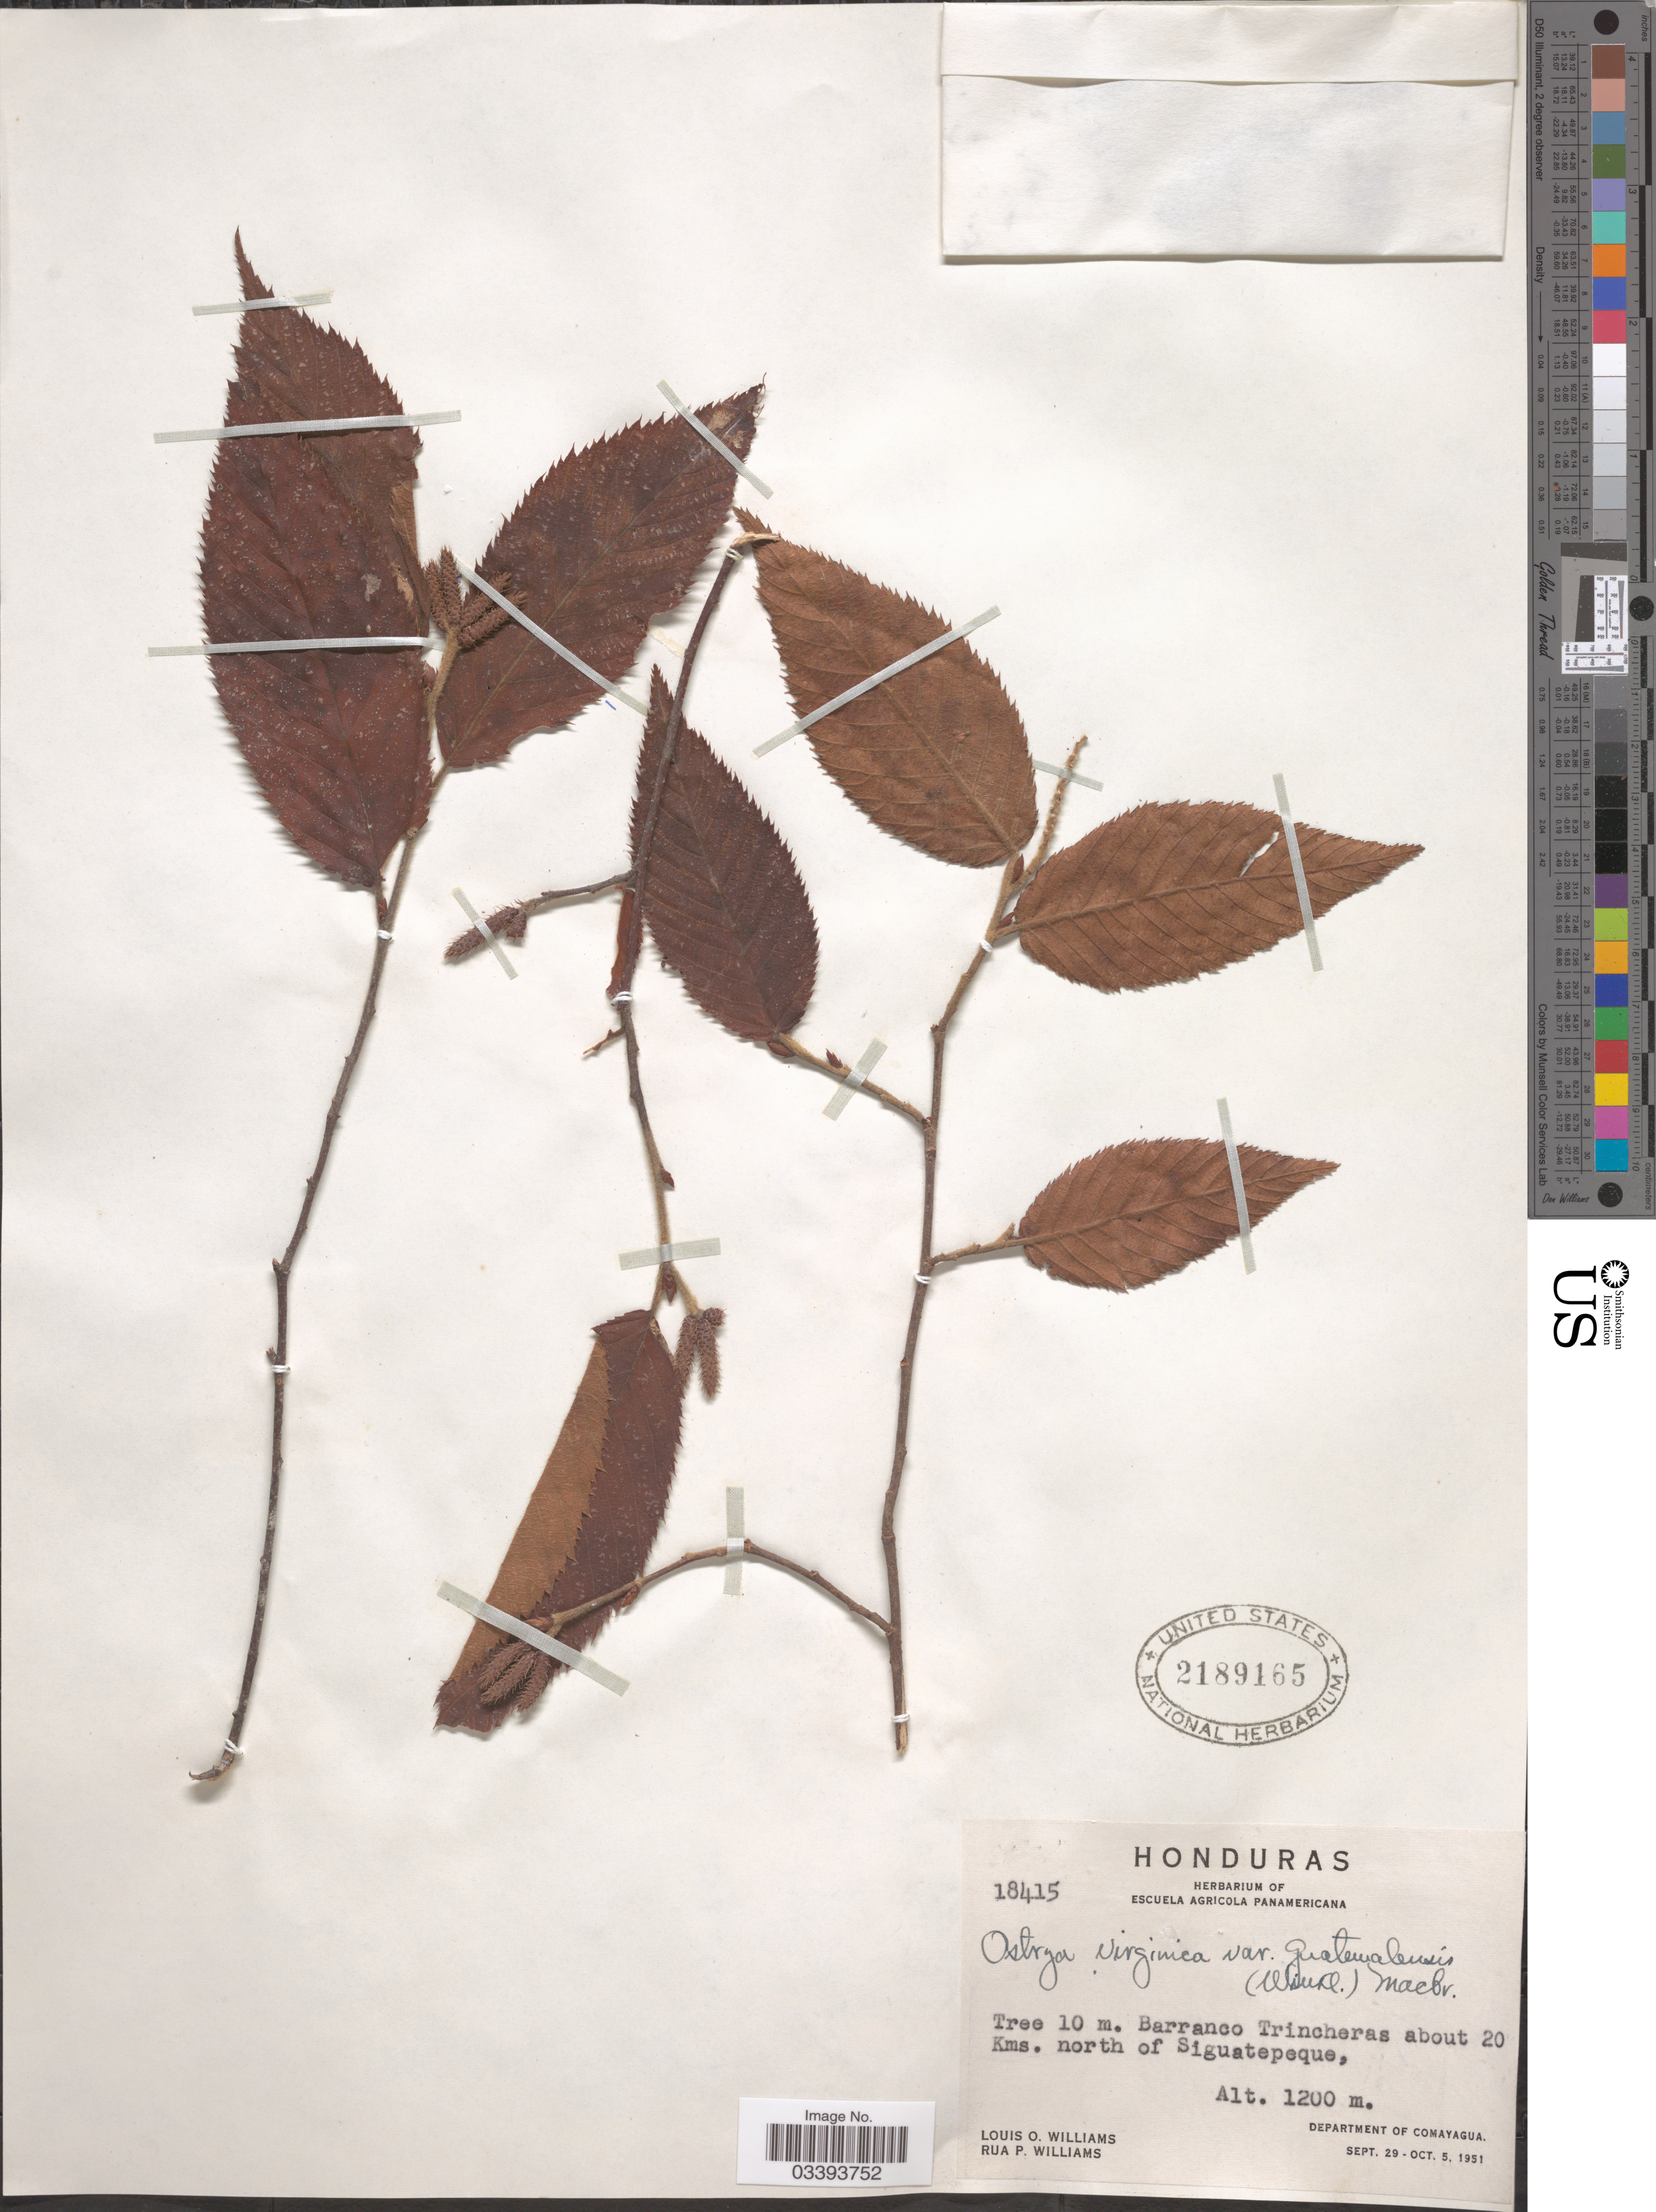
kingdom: Plantae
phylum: Tracheophyta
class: Magnoliopsida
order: Fagales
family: Betulaceae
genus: Ostrya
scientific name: Ostrya guatemalensis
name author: (H.J.P. Winkl.) Rose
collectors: L. O. Williams & R. P. Williams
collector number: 18415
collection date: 1951-09-29/1951-10-05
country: Honduras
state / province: Comayagua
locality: Barranco Trincheras about 20 Kms. north of Siguatepeque. Department of Comayagua.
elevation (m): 1200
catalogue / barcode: US 2189165